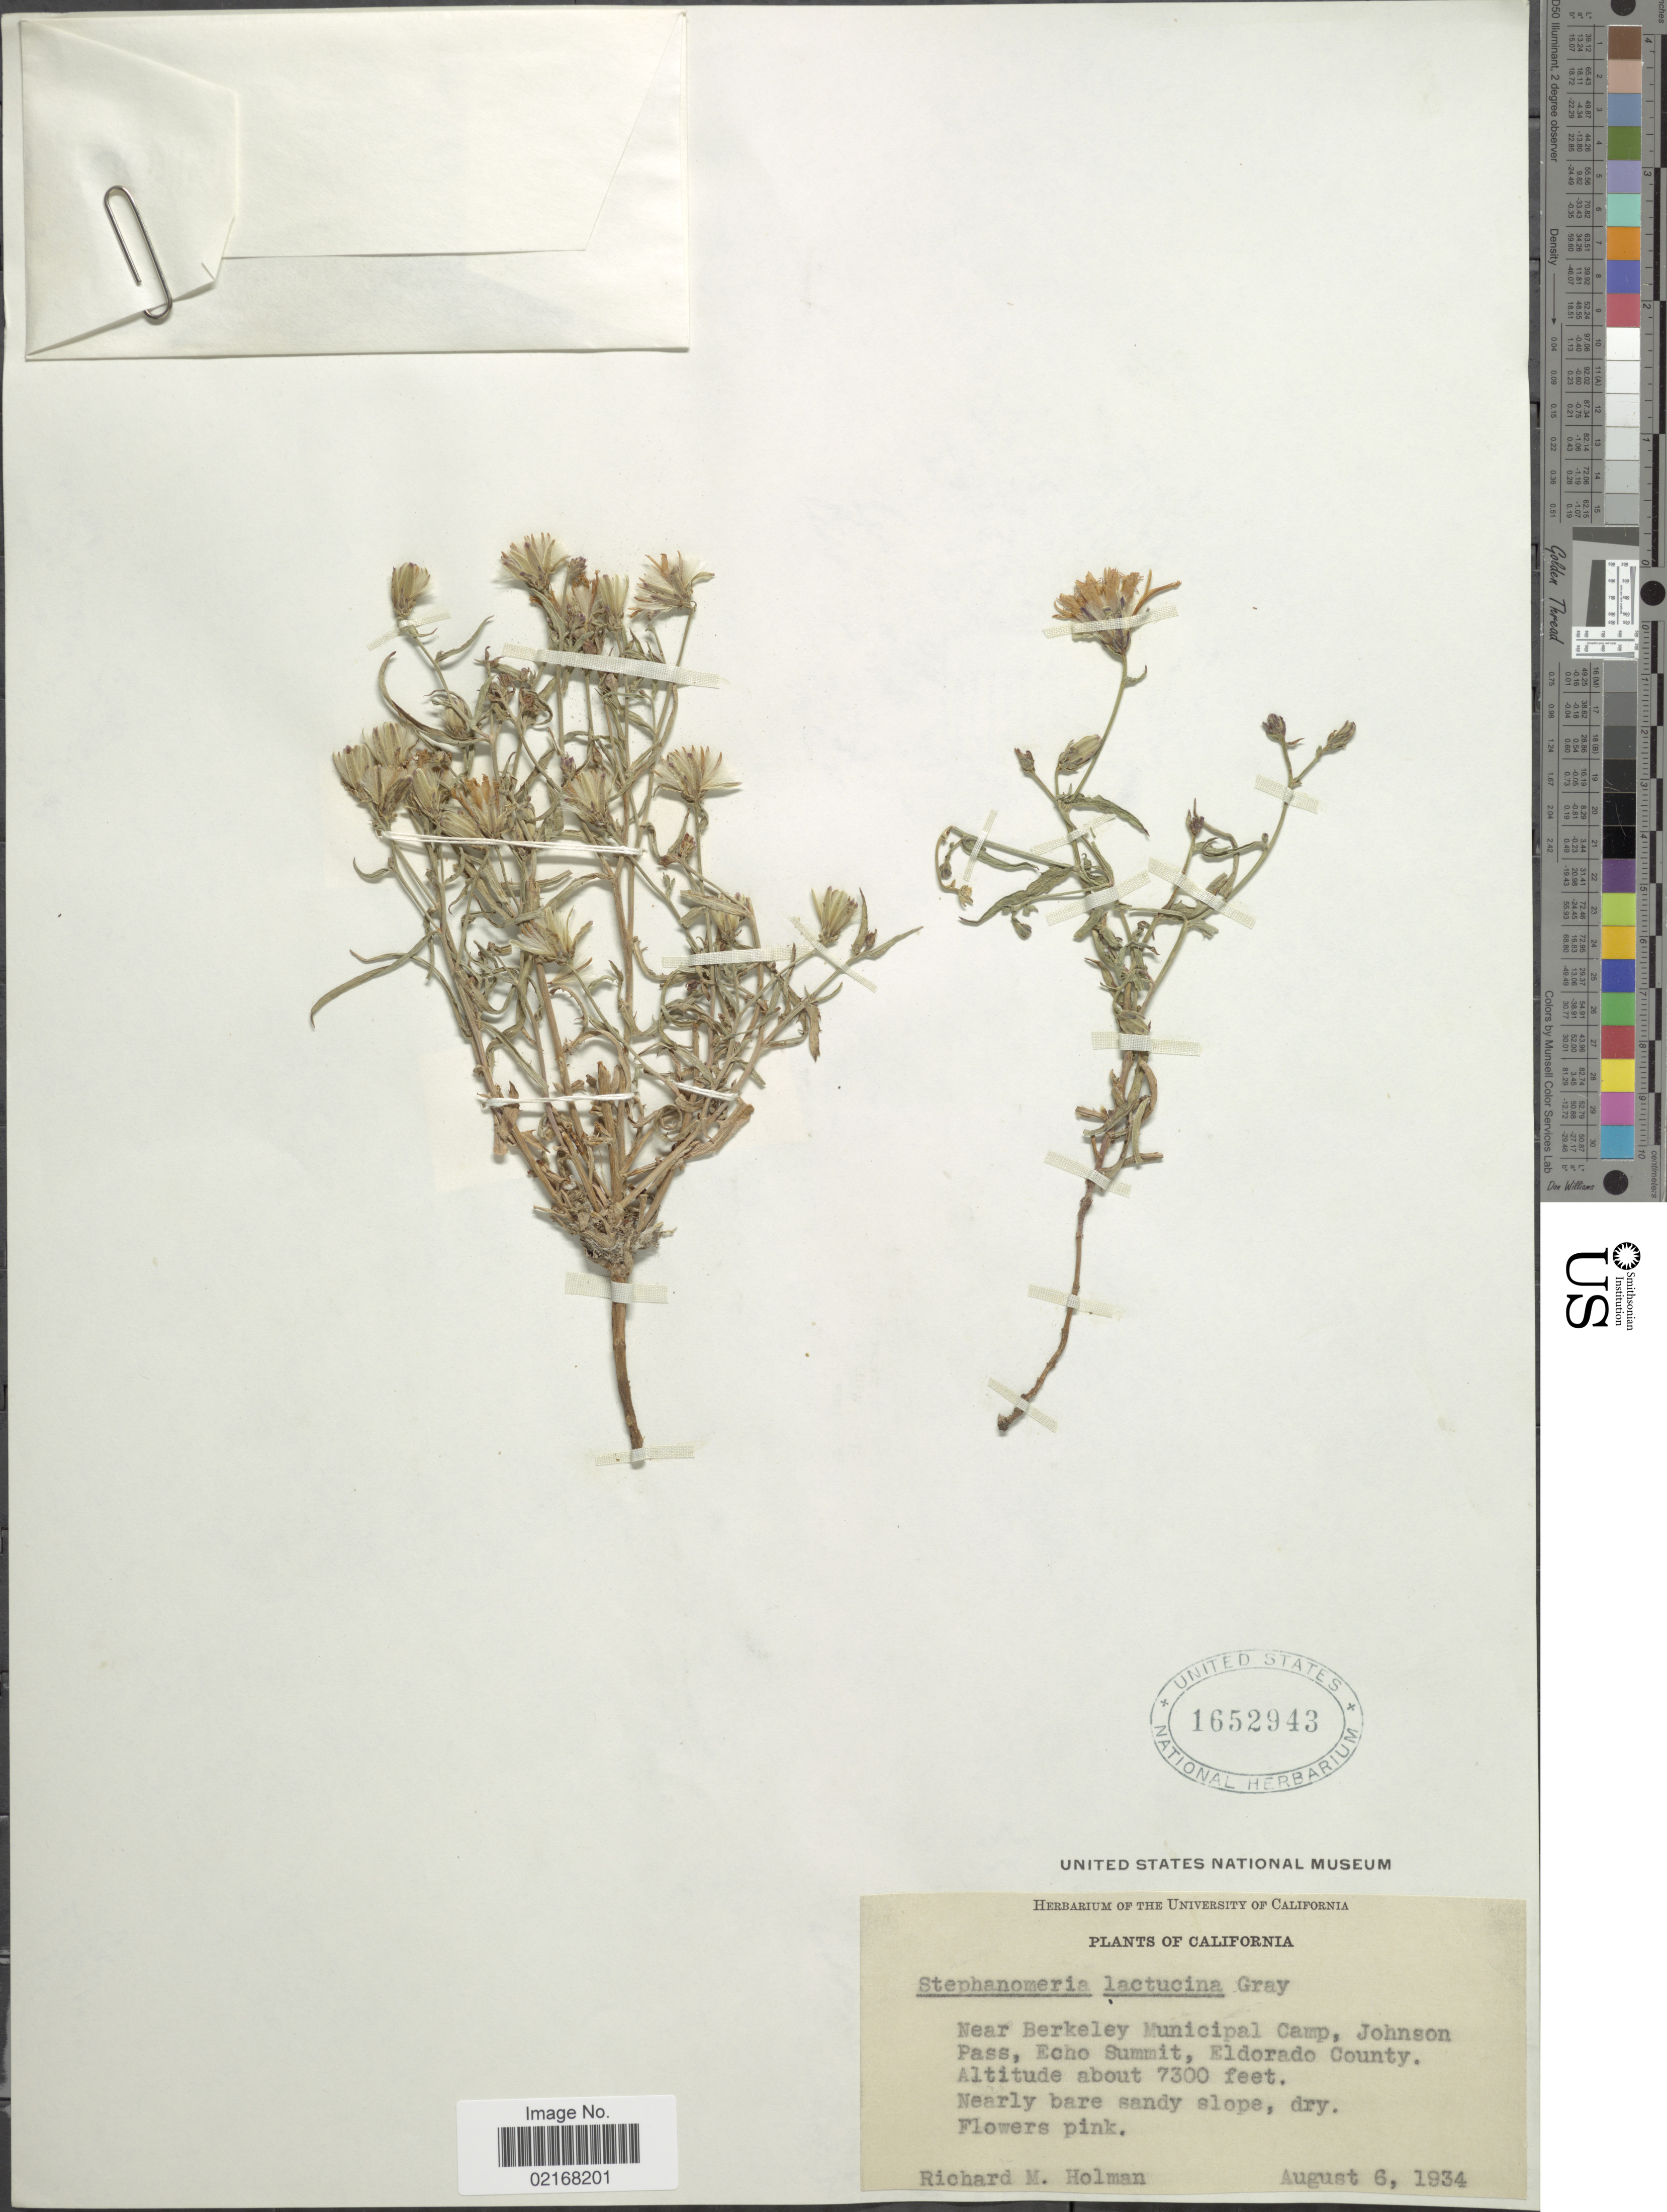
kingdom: Plantae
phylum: Tracheophyta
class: Magnoliopsida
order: Asterales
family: Asteraceae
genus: Stephanomeria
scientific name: Stephanomeria lactucina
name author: A. Gray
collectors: R. M. Holman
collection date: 1934-08-06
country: United States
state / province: California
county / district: El Dorado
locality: Near Berkeley Municipal Camp, Johnson Pass, Echo Summit, Eldorado County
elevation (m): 2225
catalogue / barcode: US 1652943